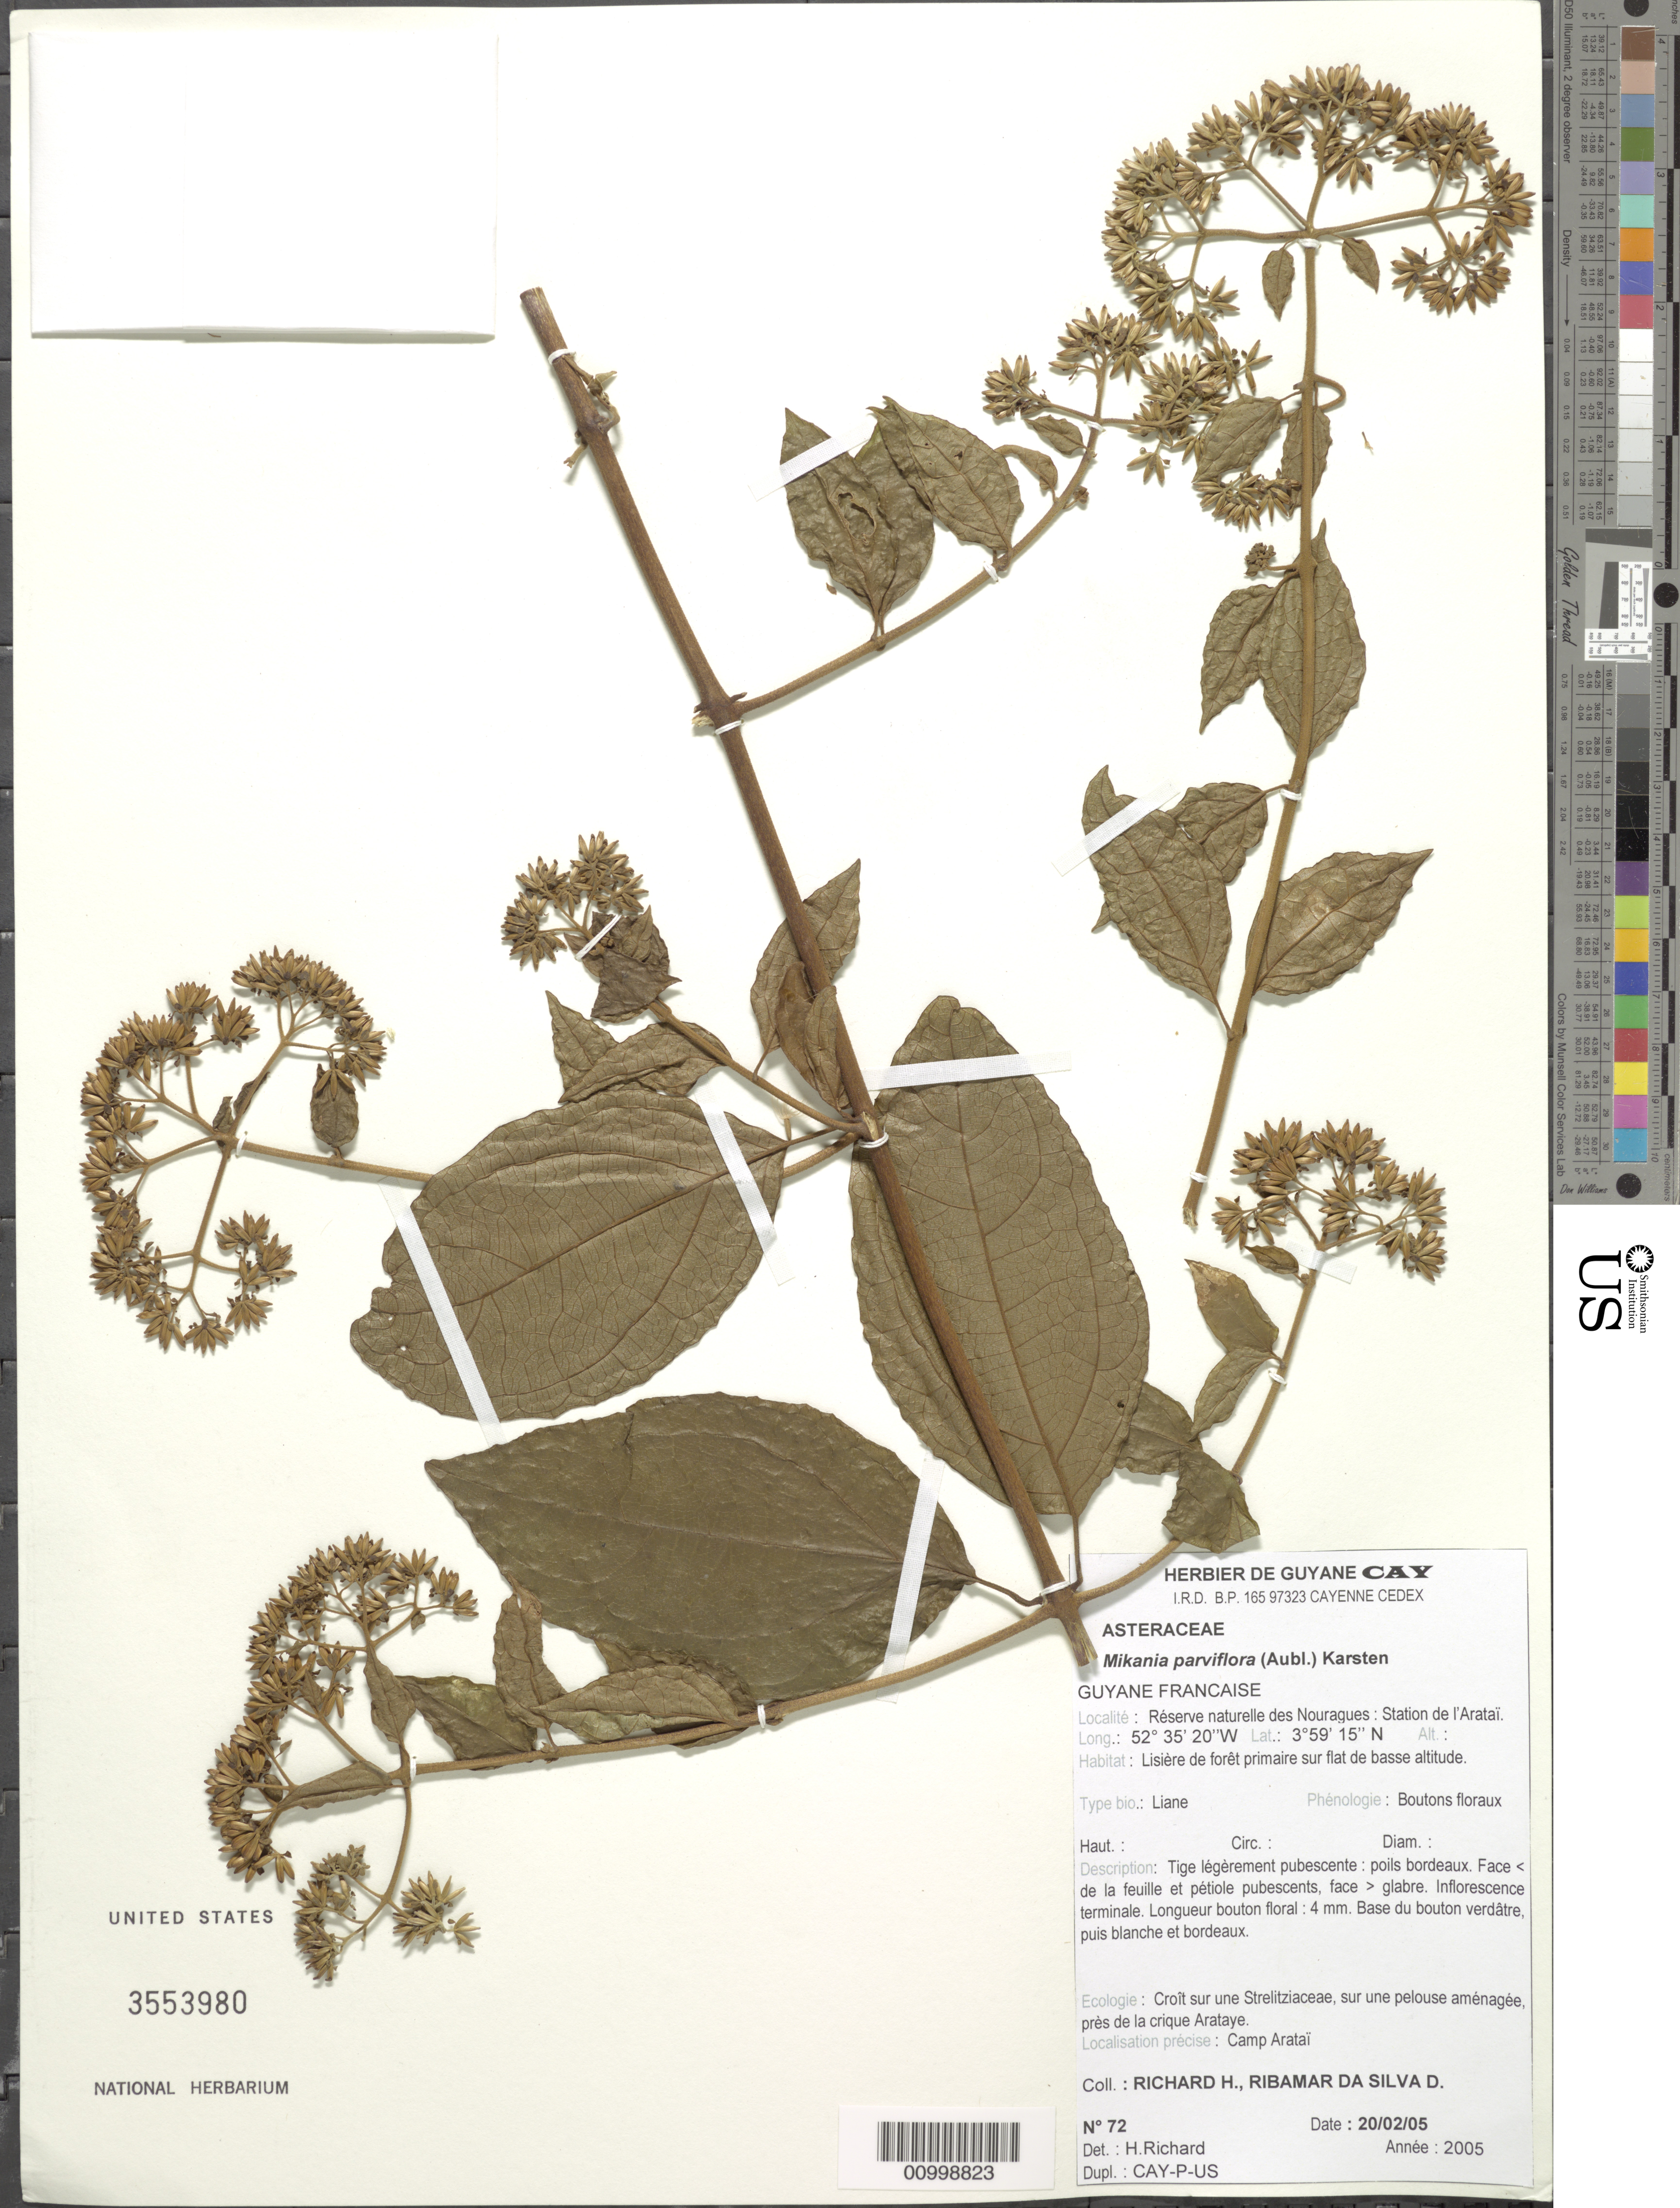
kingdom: Plantae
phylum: Tracheophyta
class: Magnoliopsida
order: Asterales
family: Asteraceae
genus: Mikania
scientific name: Mikania parviflora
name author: (Aubl.) H. Karst.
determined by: Richard, H.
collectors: H. Richard & D. Ribamar da Silva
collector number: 72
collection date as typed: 20-Feb-05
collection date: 2005-02-20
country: French Guiana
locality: Camp Arataï, Reserve naturelle des Nouragues; Station de l'Arataï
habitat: Lisiere de foret primaire sur flat de basse altitude. Croit sur un Strelitziaceae, sur une pelouse amenagee, pres de la crique Arataye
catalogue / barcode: US 3553980